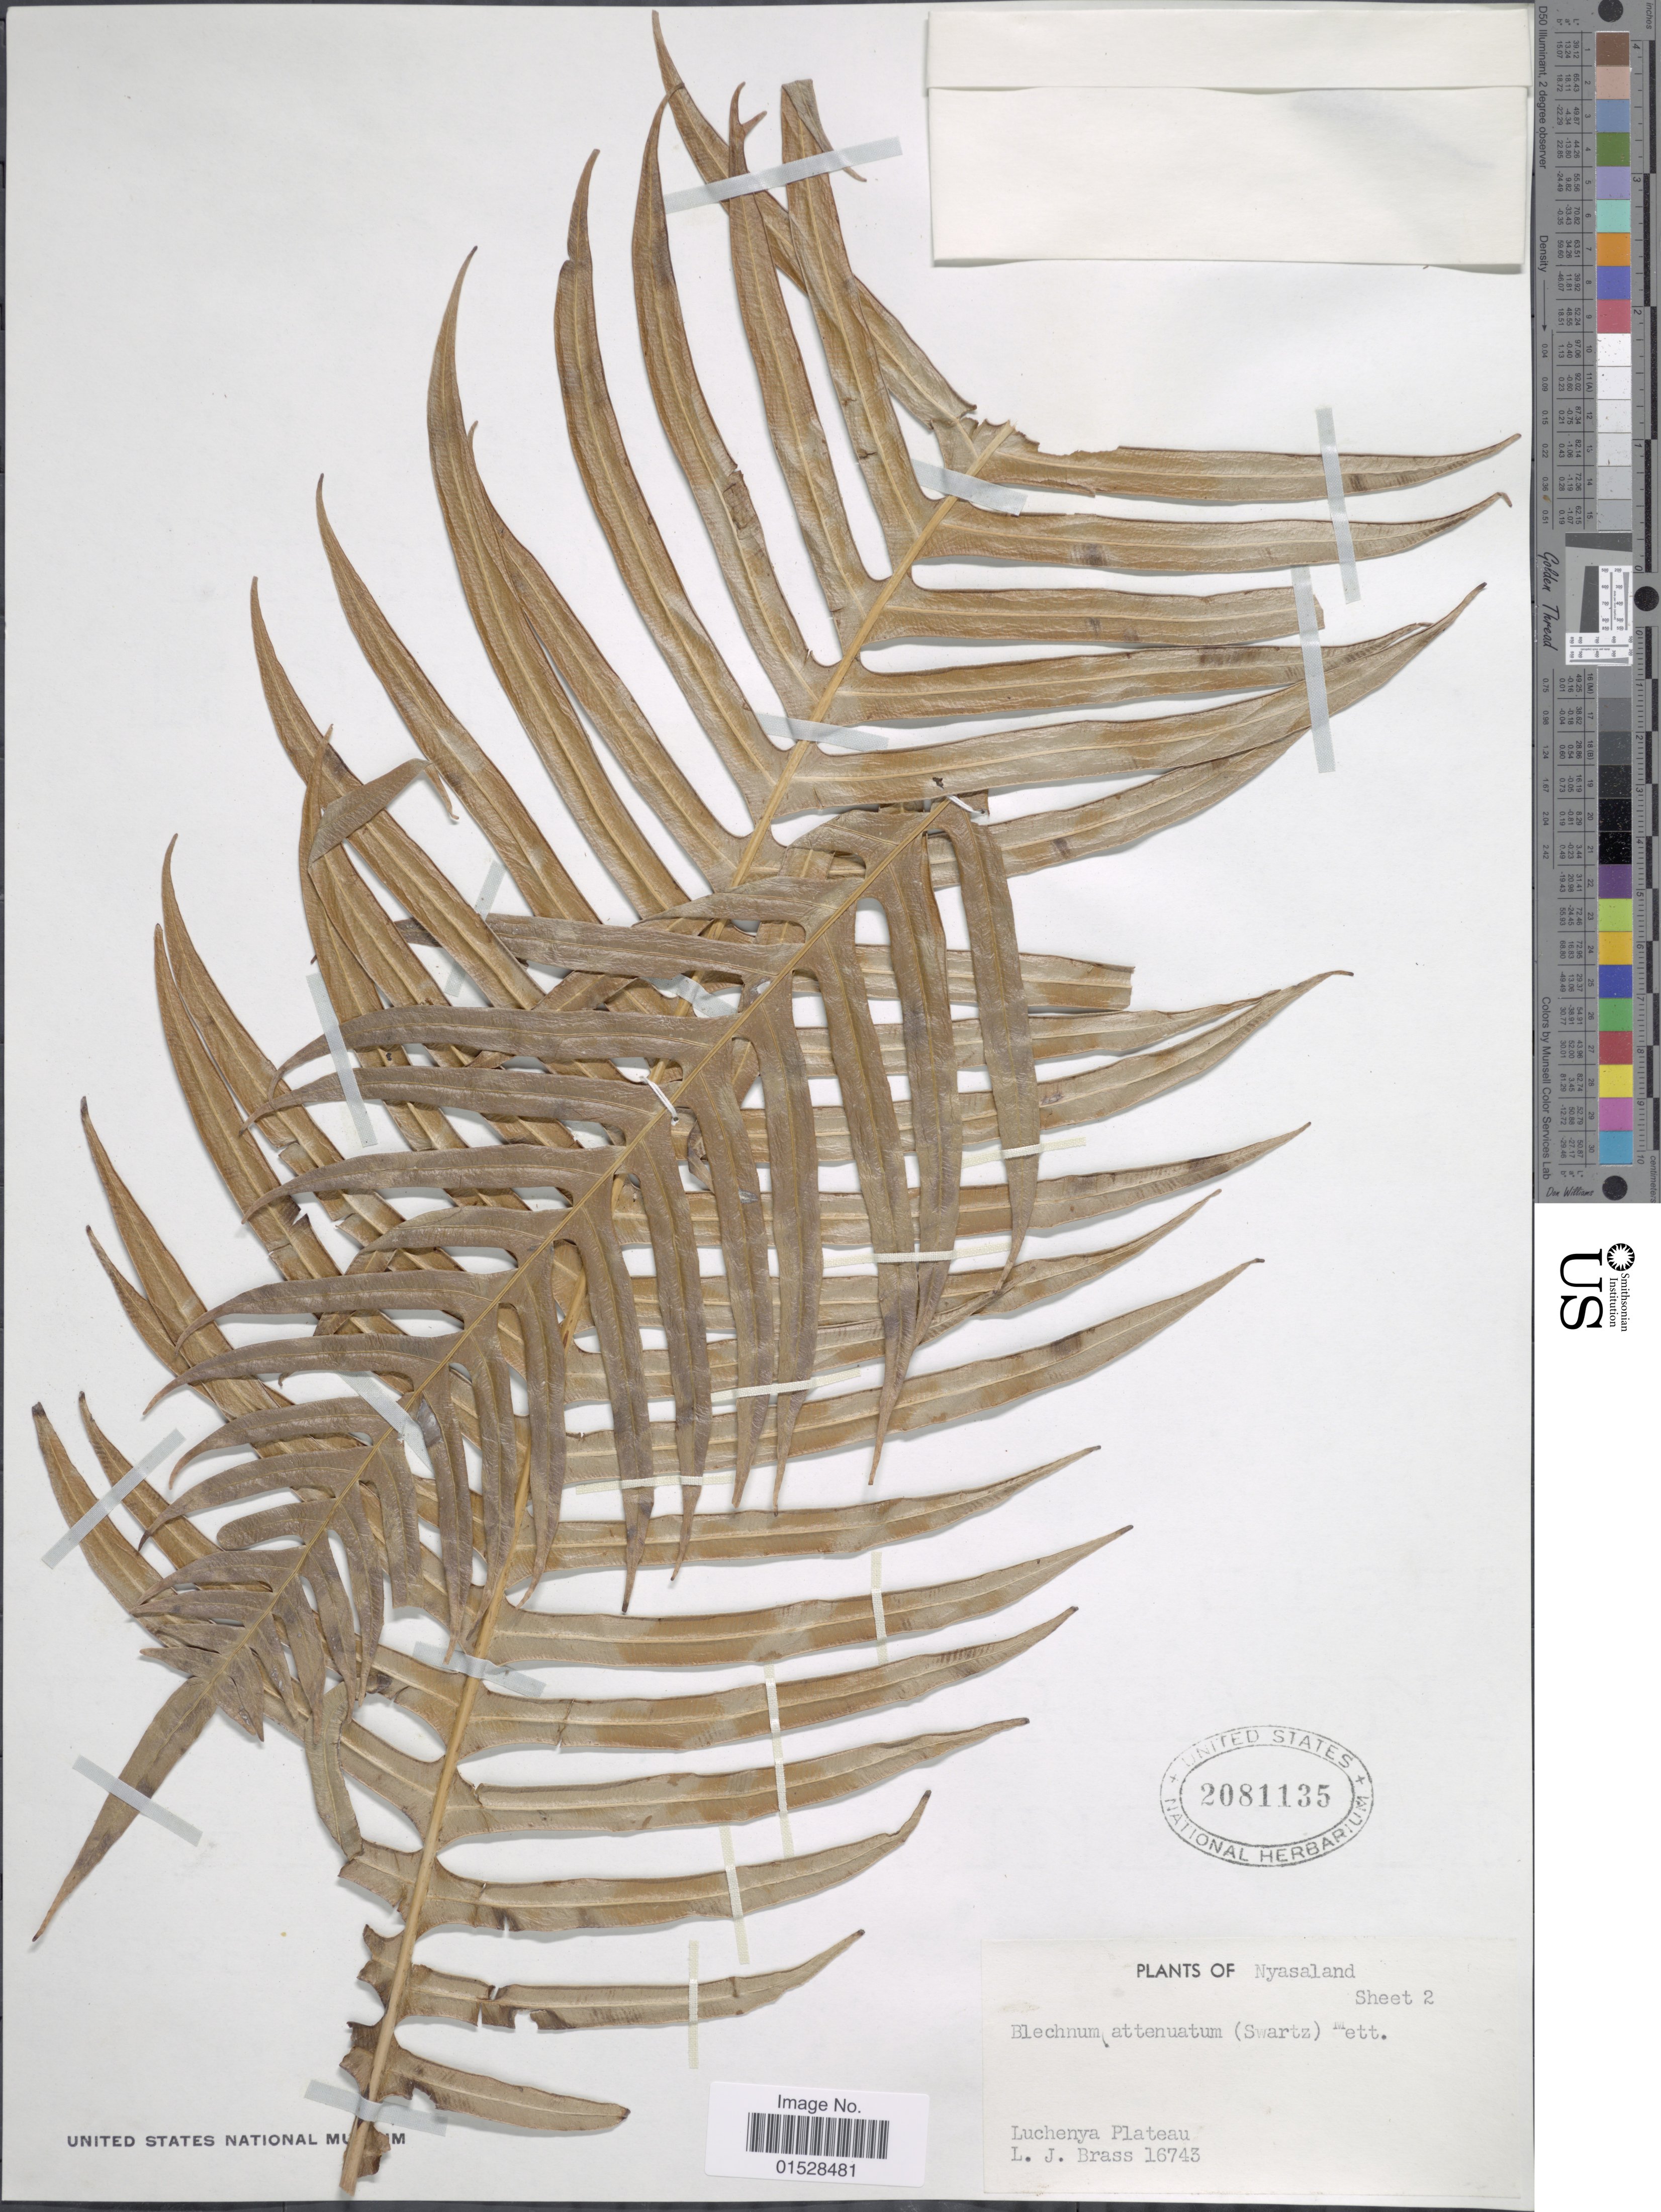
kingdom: Plantae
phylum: Tracheophyta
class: Polypodiopsida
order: Polypodiales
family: Blechnaceae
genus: Blechnum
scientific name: Blechnum attenuatum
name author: (Sw.) Mett.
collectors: L. J. Brass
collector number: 16743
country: Malawi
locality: Nyasaland, Luchenya Plateau.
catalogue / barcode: US 2081135